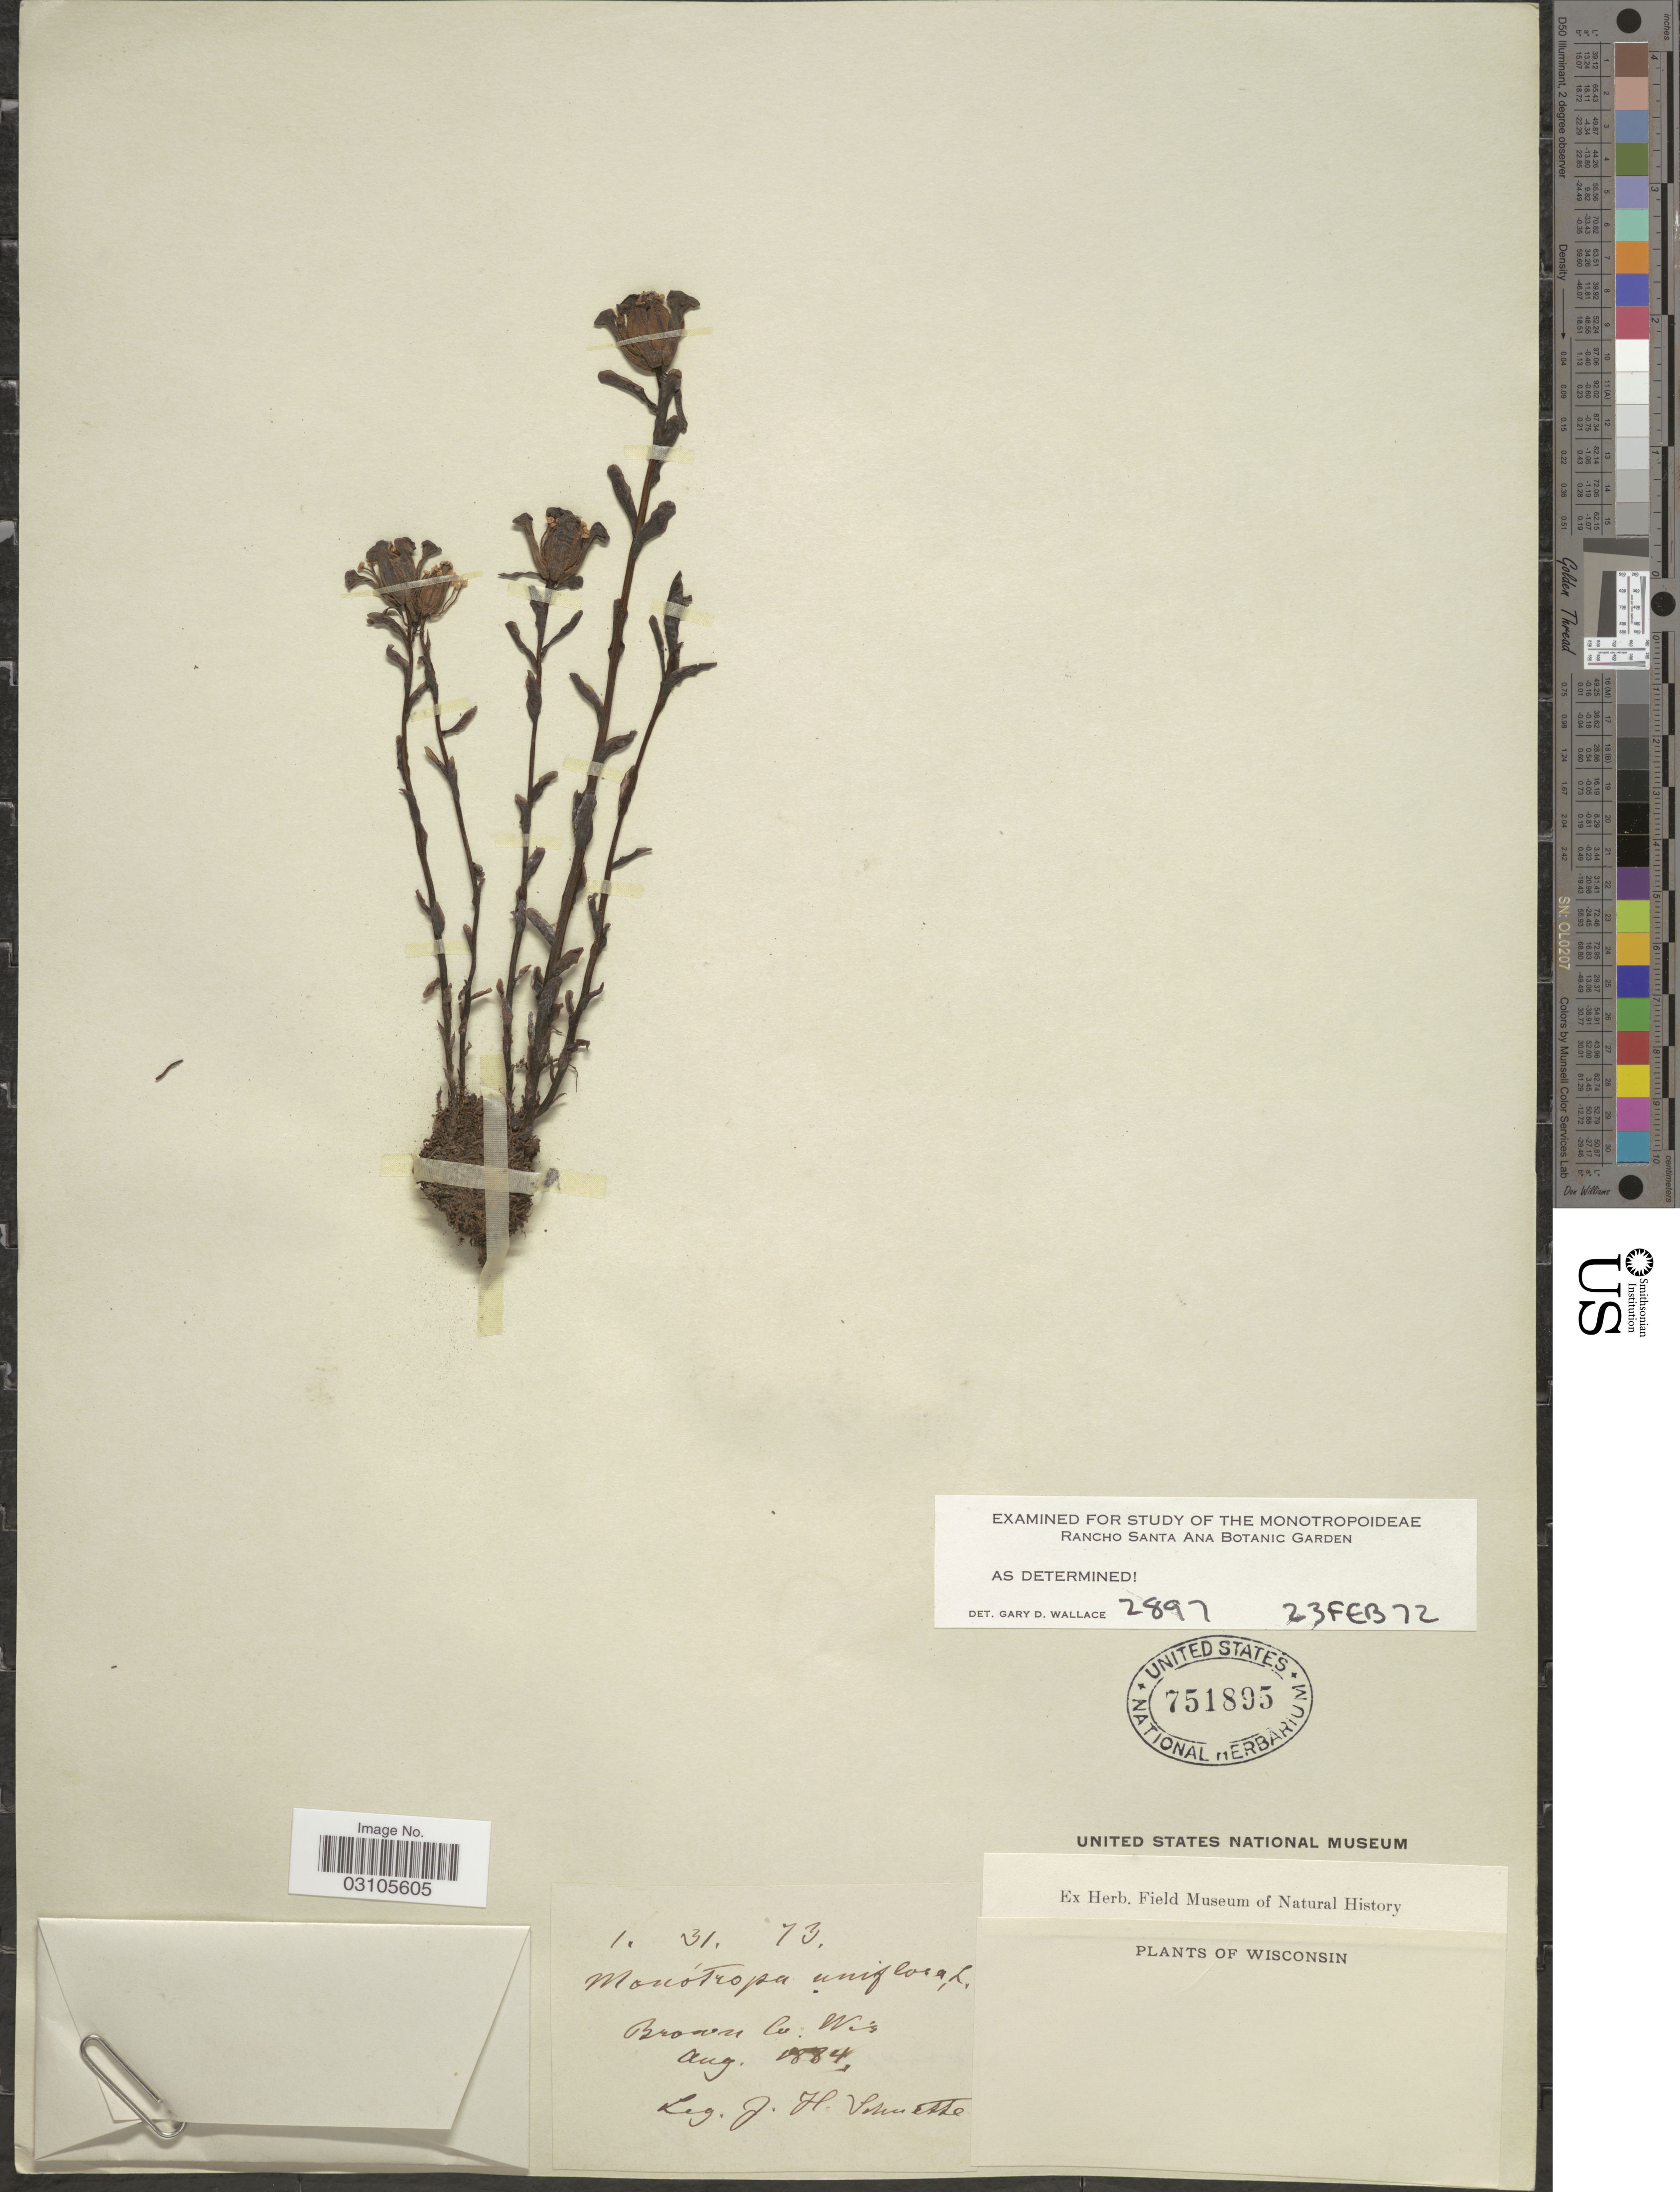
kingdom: Plantae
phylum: Tracheophyta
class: Magnoliopsida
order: Ericales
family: Ericaceae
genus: Monotropa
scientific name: Monotropa uniflora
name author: L.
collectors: J. H. Schuette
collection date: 1884-08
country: United States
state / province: Wisconsin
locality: Brown Co.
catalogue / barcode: US 751895